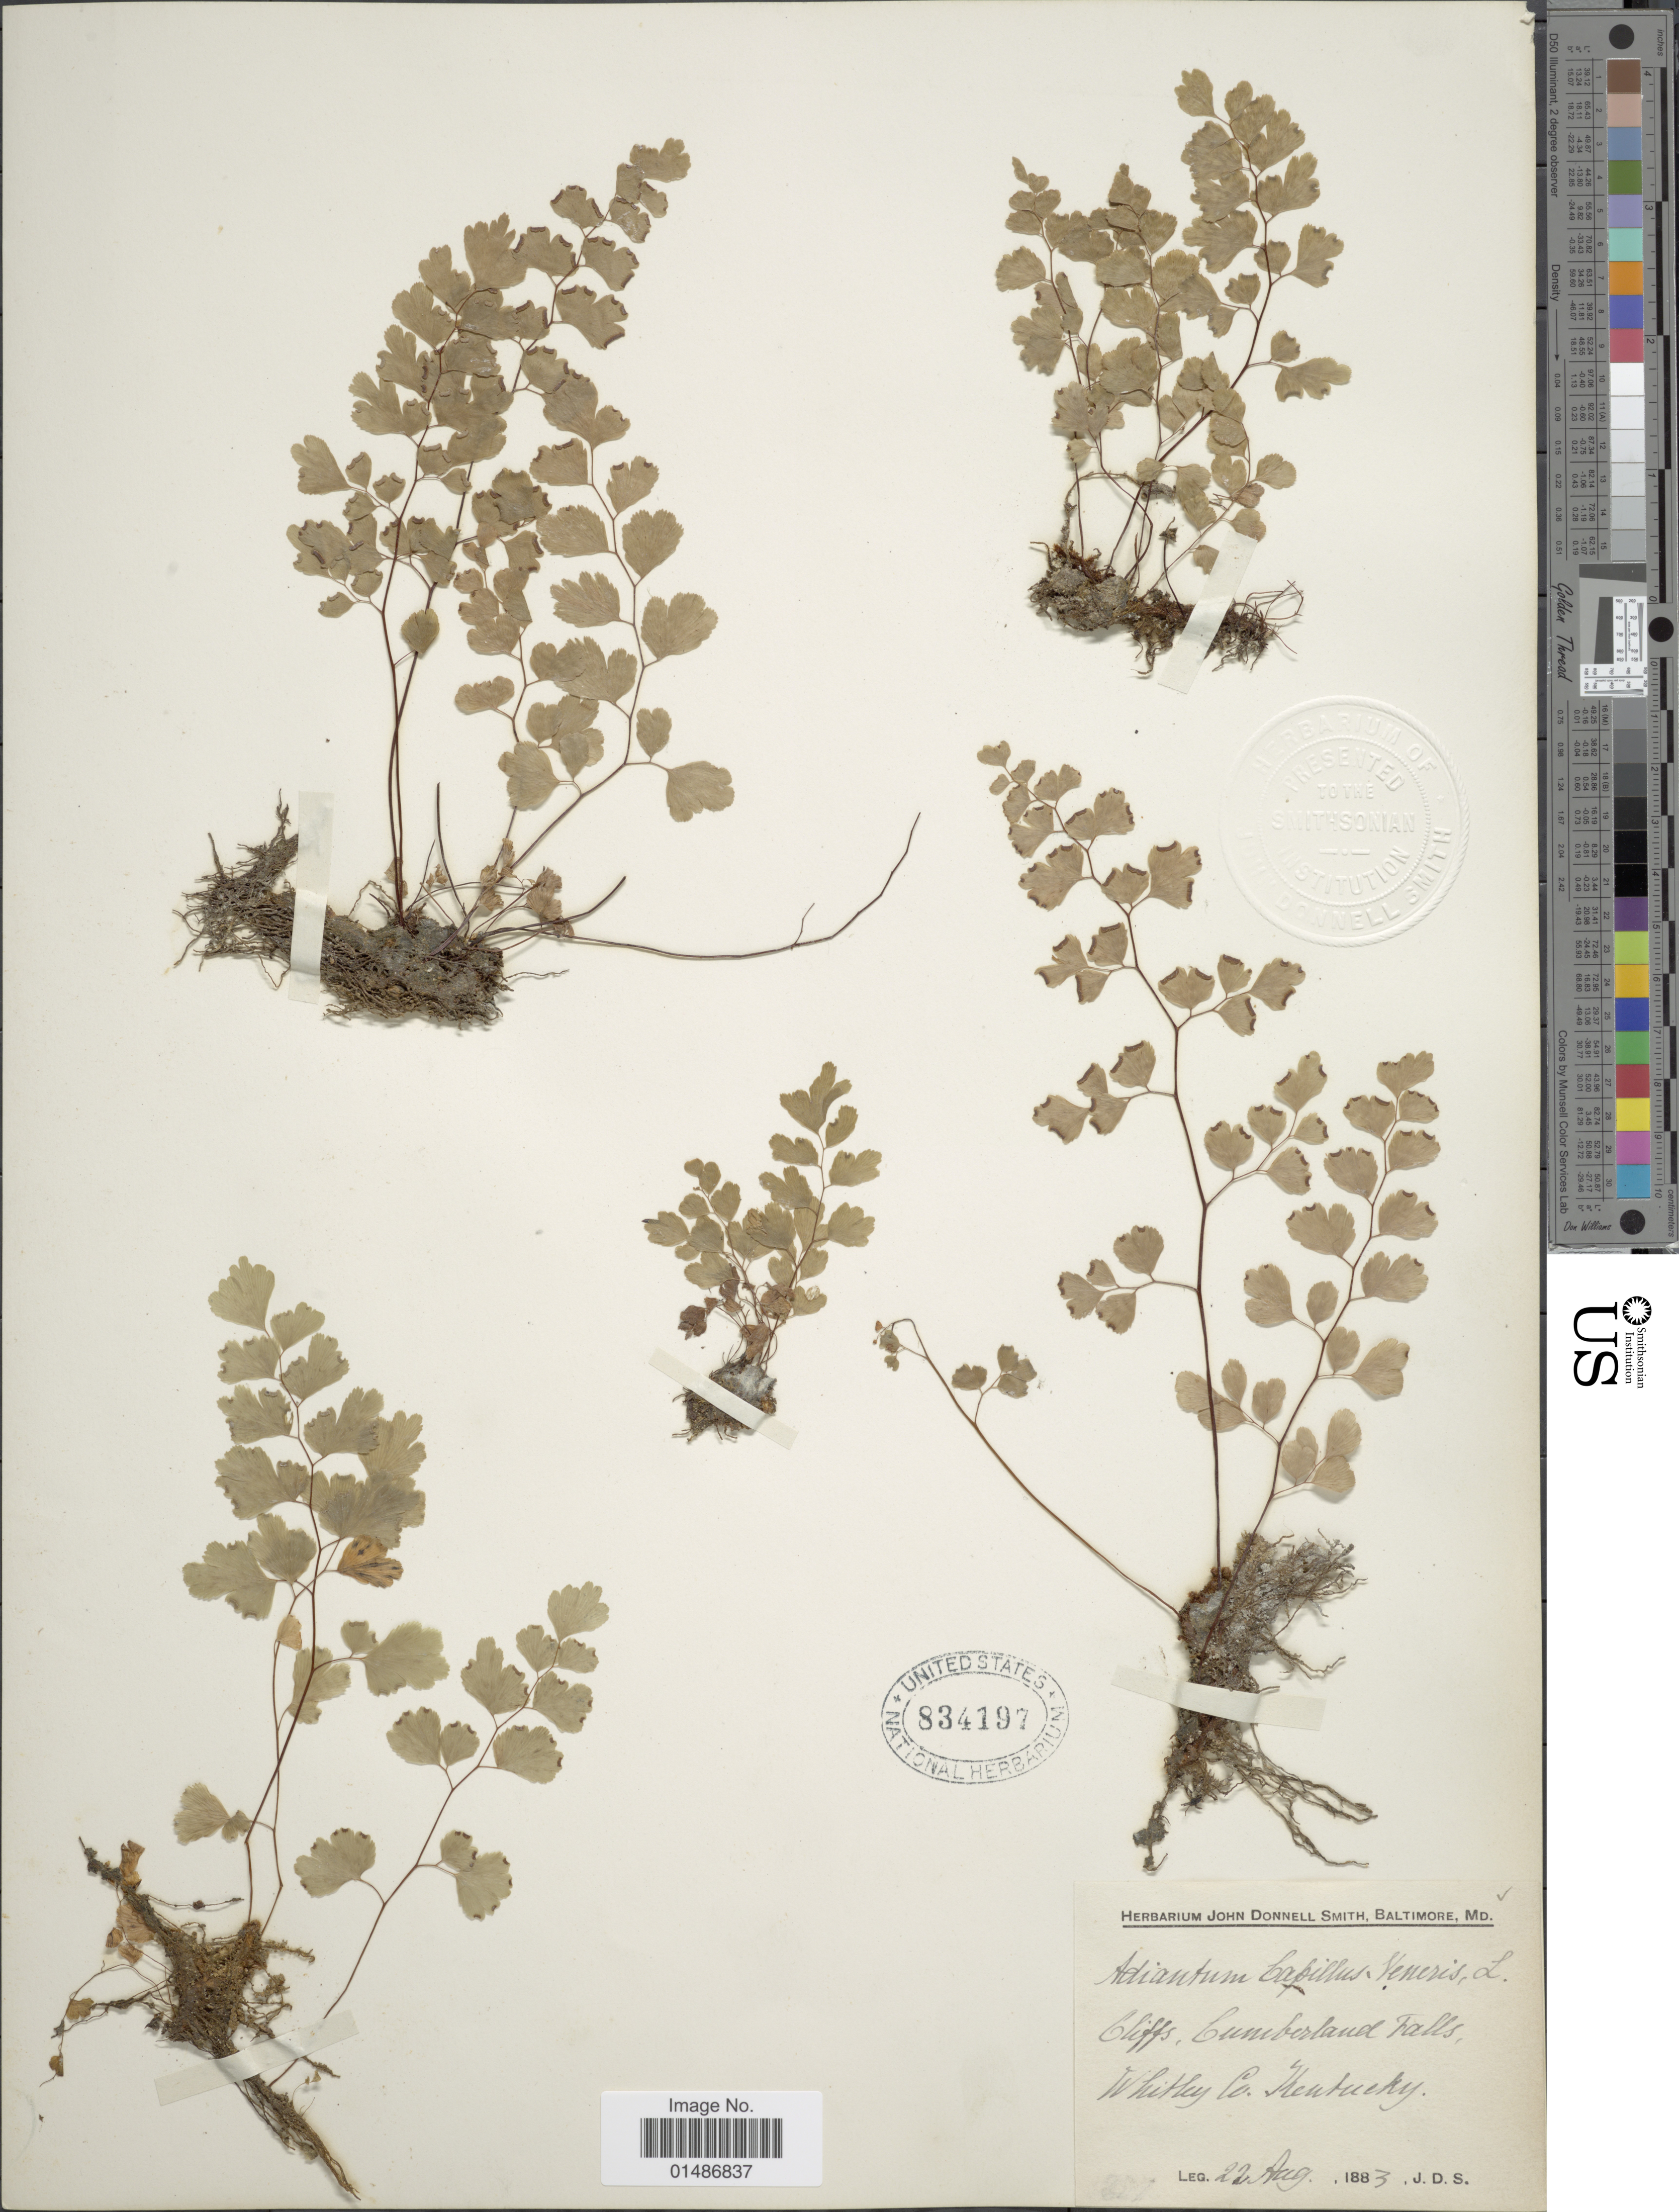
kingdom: Plantae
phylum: Tracheophyta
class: Polypodiopsida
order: Polypodiales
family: Pteridaceae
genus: Adiantum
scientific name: Adiantum capillus-veneris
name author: L.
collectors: J. Donnell Smith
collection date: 1883-08-22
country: United States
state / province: Kentucky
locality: Cliffs, cumberland Falls, Whitley Co.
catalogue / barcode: US 834197